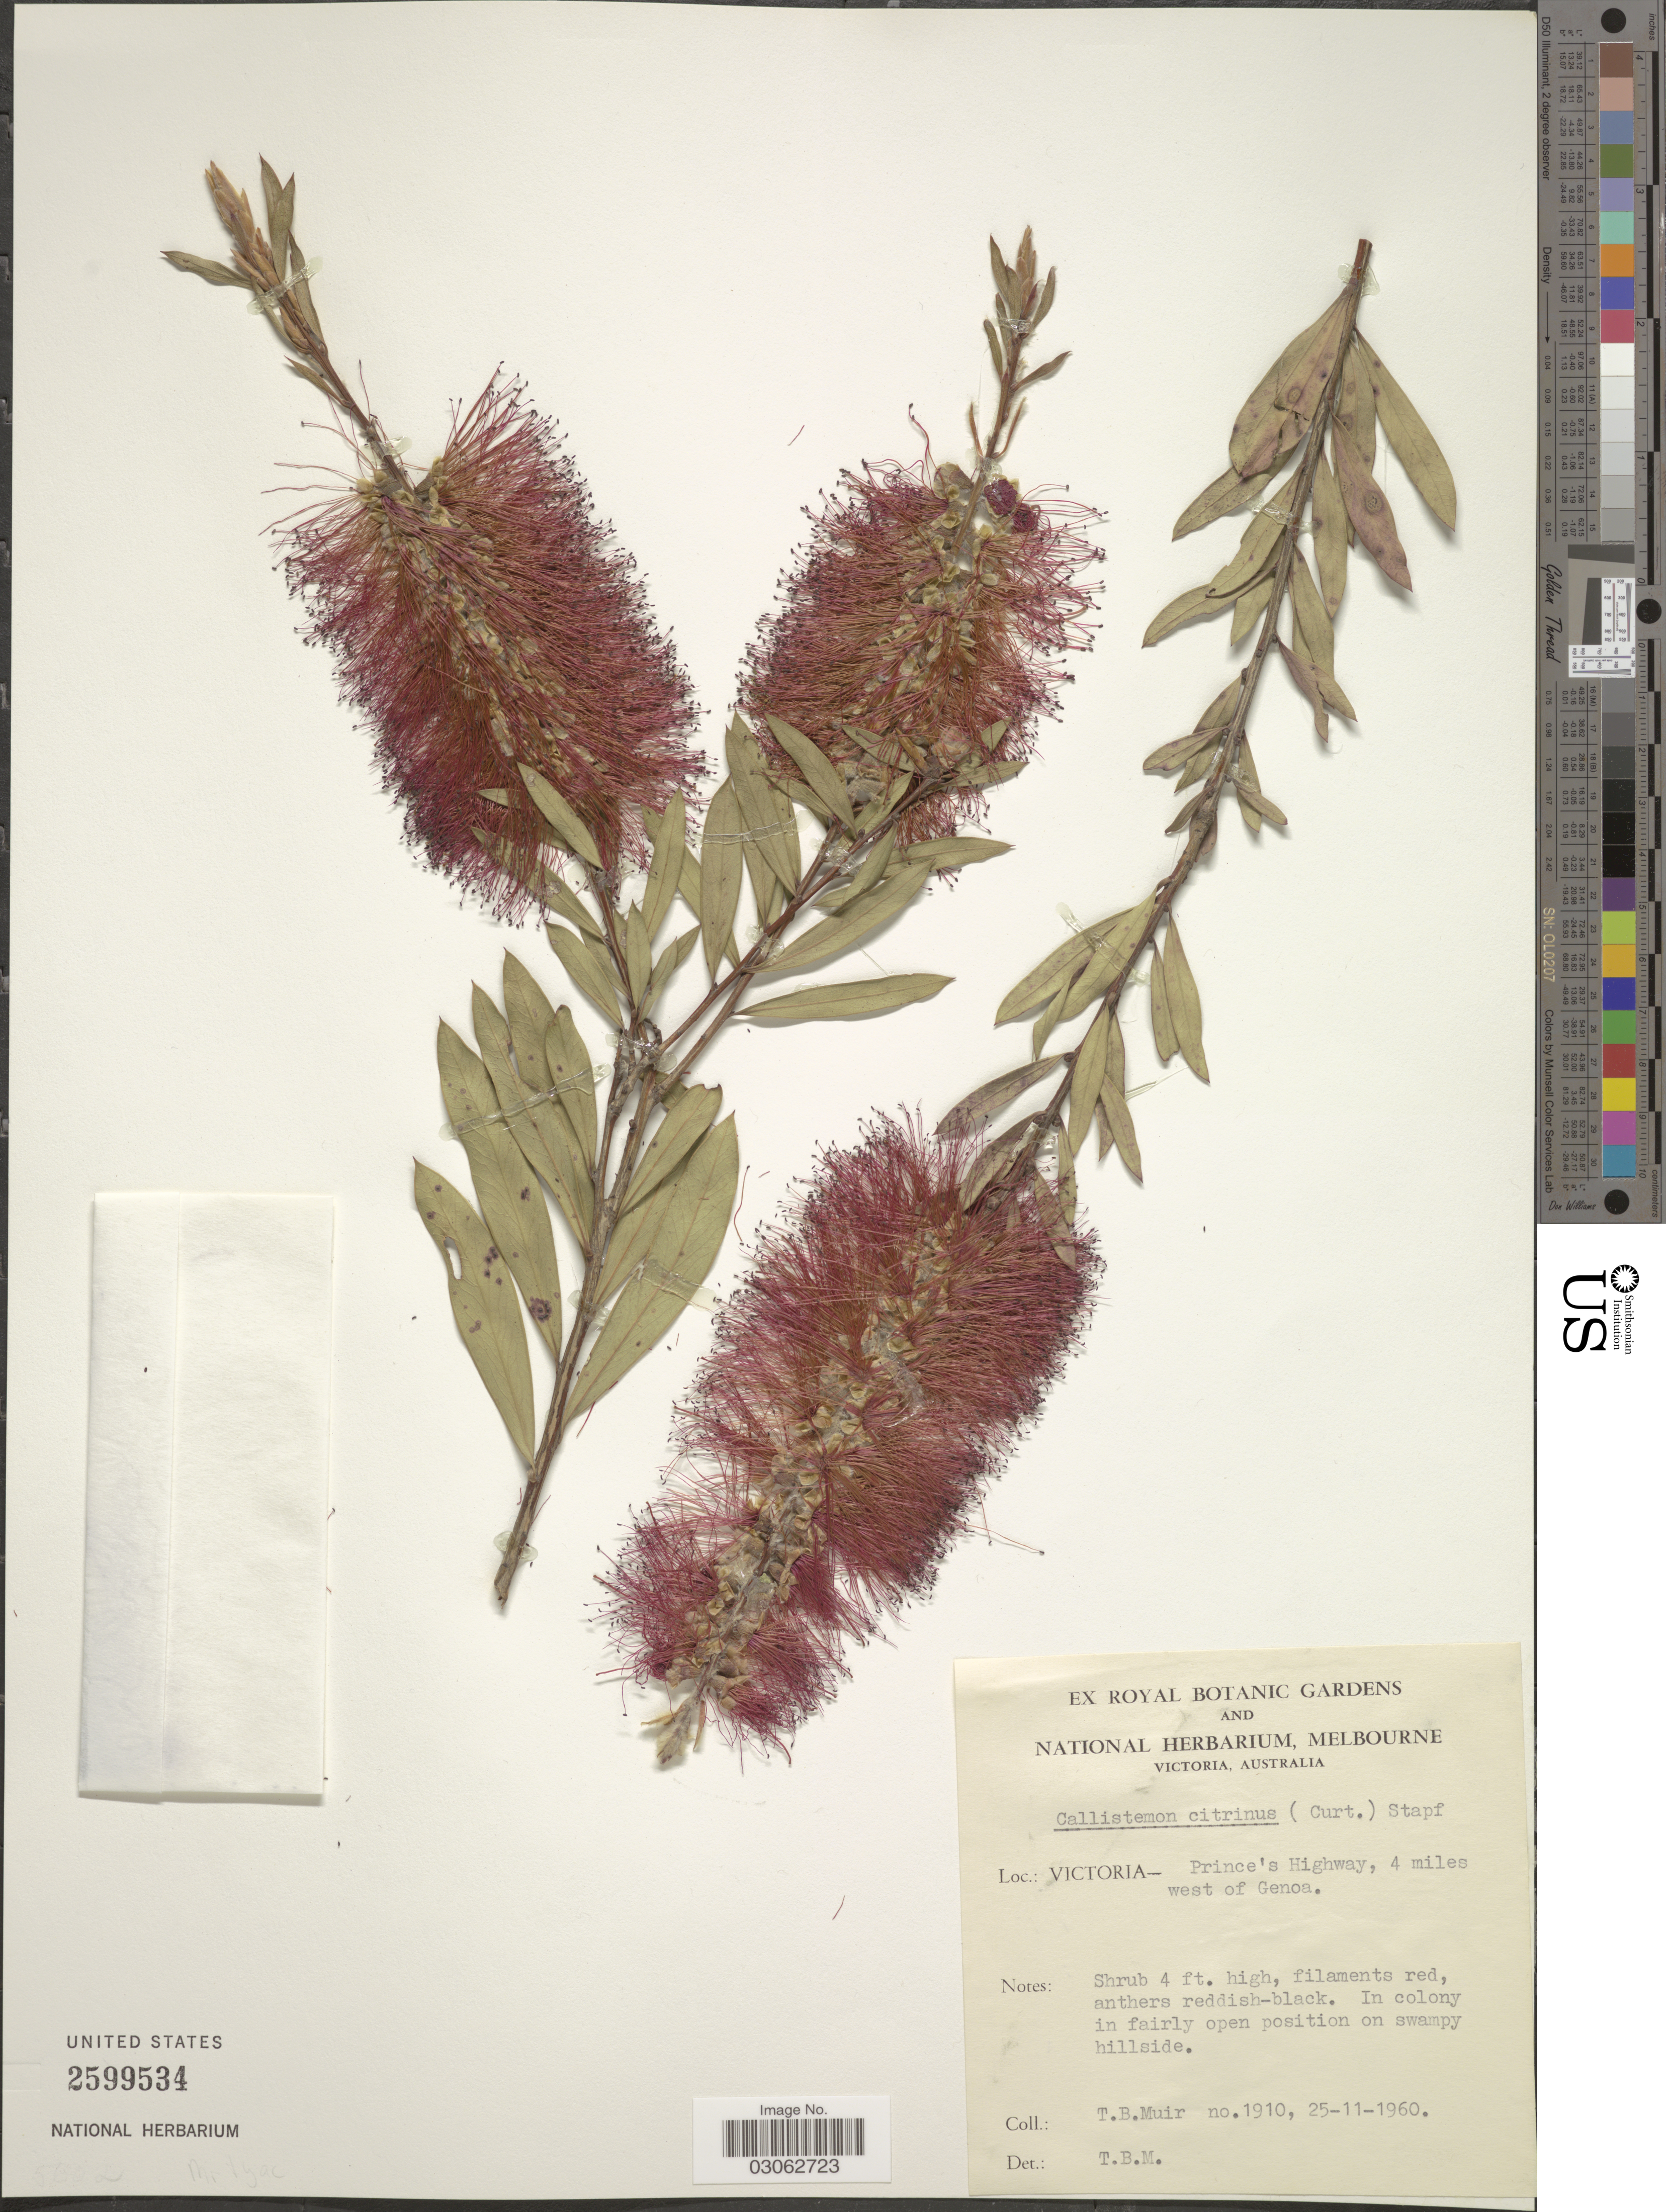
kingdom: Plantae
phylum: Tracheophyta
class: Magnoliopsida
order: Myrtales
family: Myrtaceae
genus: Callistemon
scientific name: Callistemon citrinus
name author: (Curtis) Skeels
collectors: T. Muir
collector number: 1910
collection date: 1960-11-25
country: Australia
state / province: Victoria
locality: Victoria - Prince's Highway, 4 miles west of Genoa.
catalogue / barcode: US 2599534